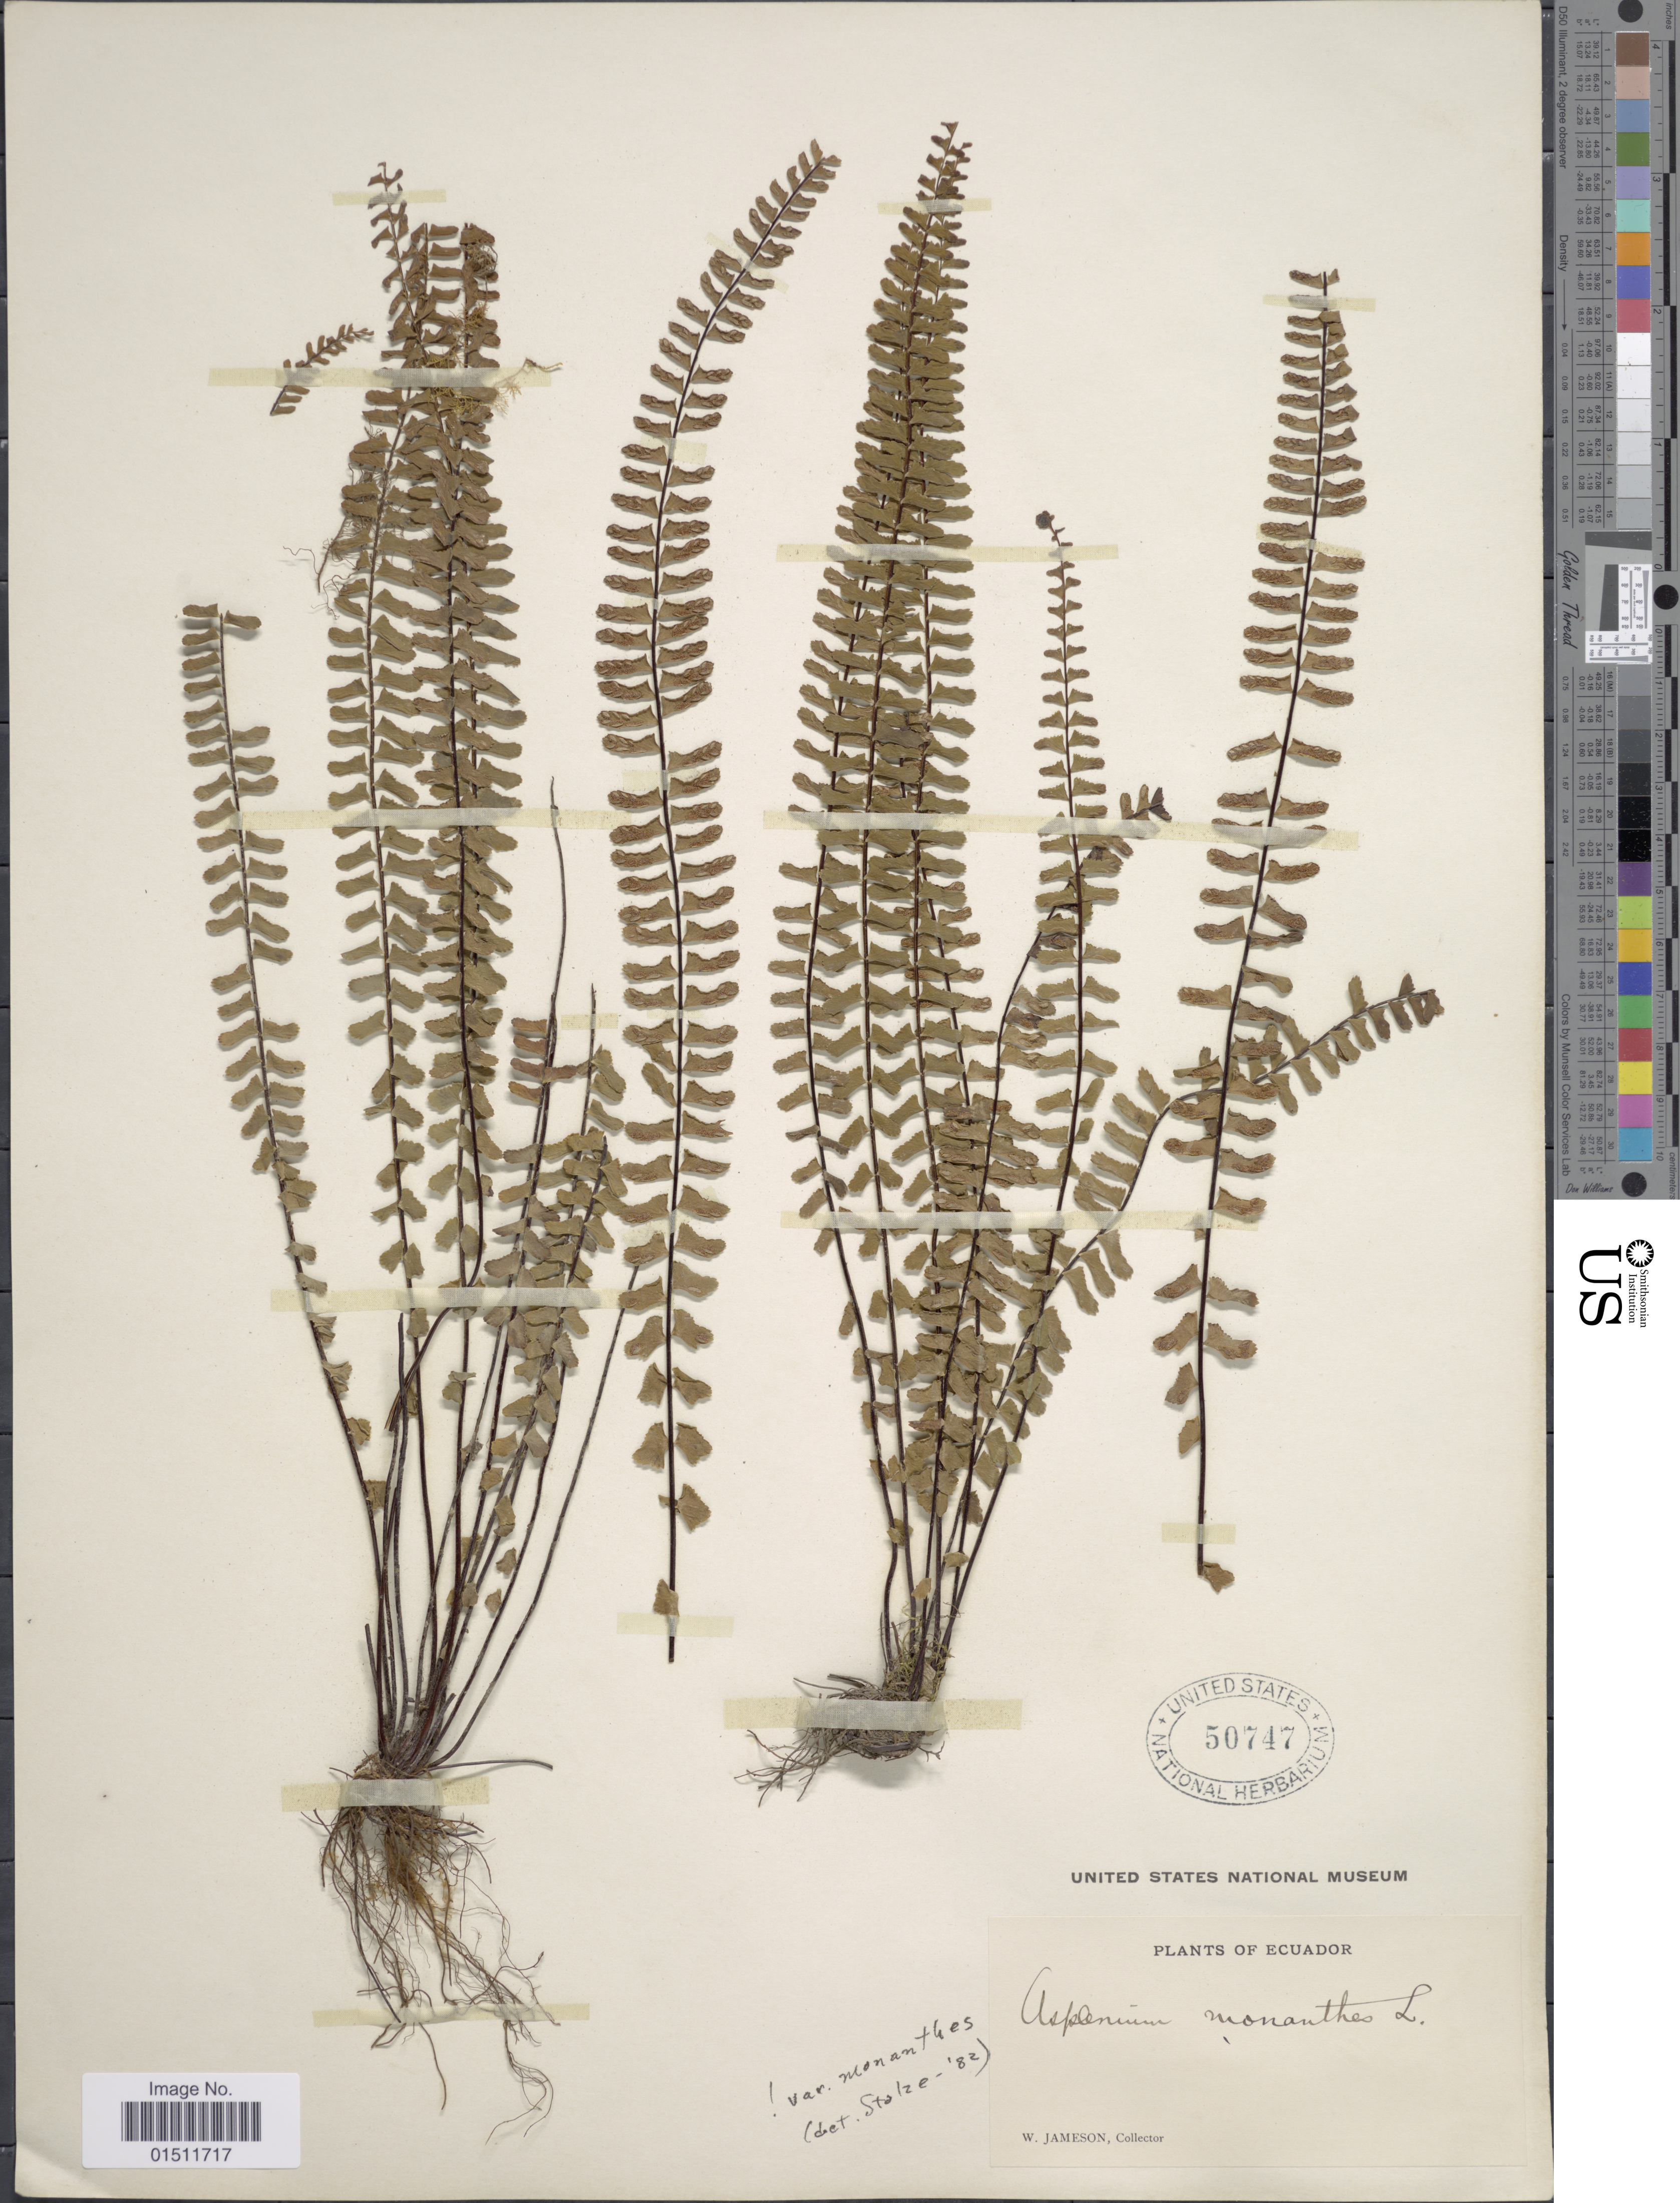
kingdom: Plantae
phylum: Tracheophyta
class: Polypodiopsida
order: Polypodiales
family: Aspleniaceae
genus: Asplenium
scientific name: Asplenium monanthes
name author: L.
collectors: W. Jameson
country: Ecuador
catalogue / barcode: US 50747